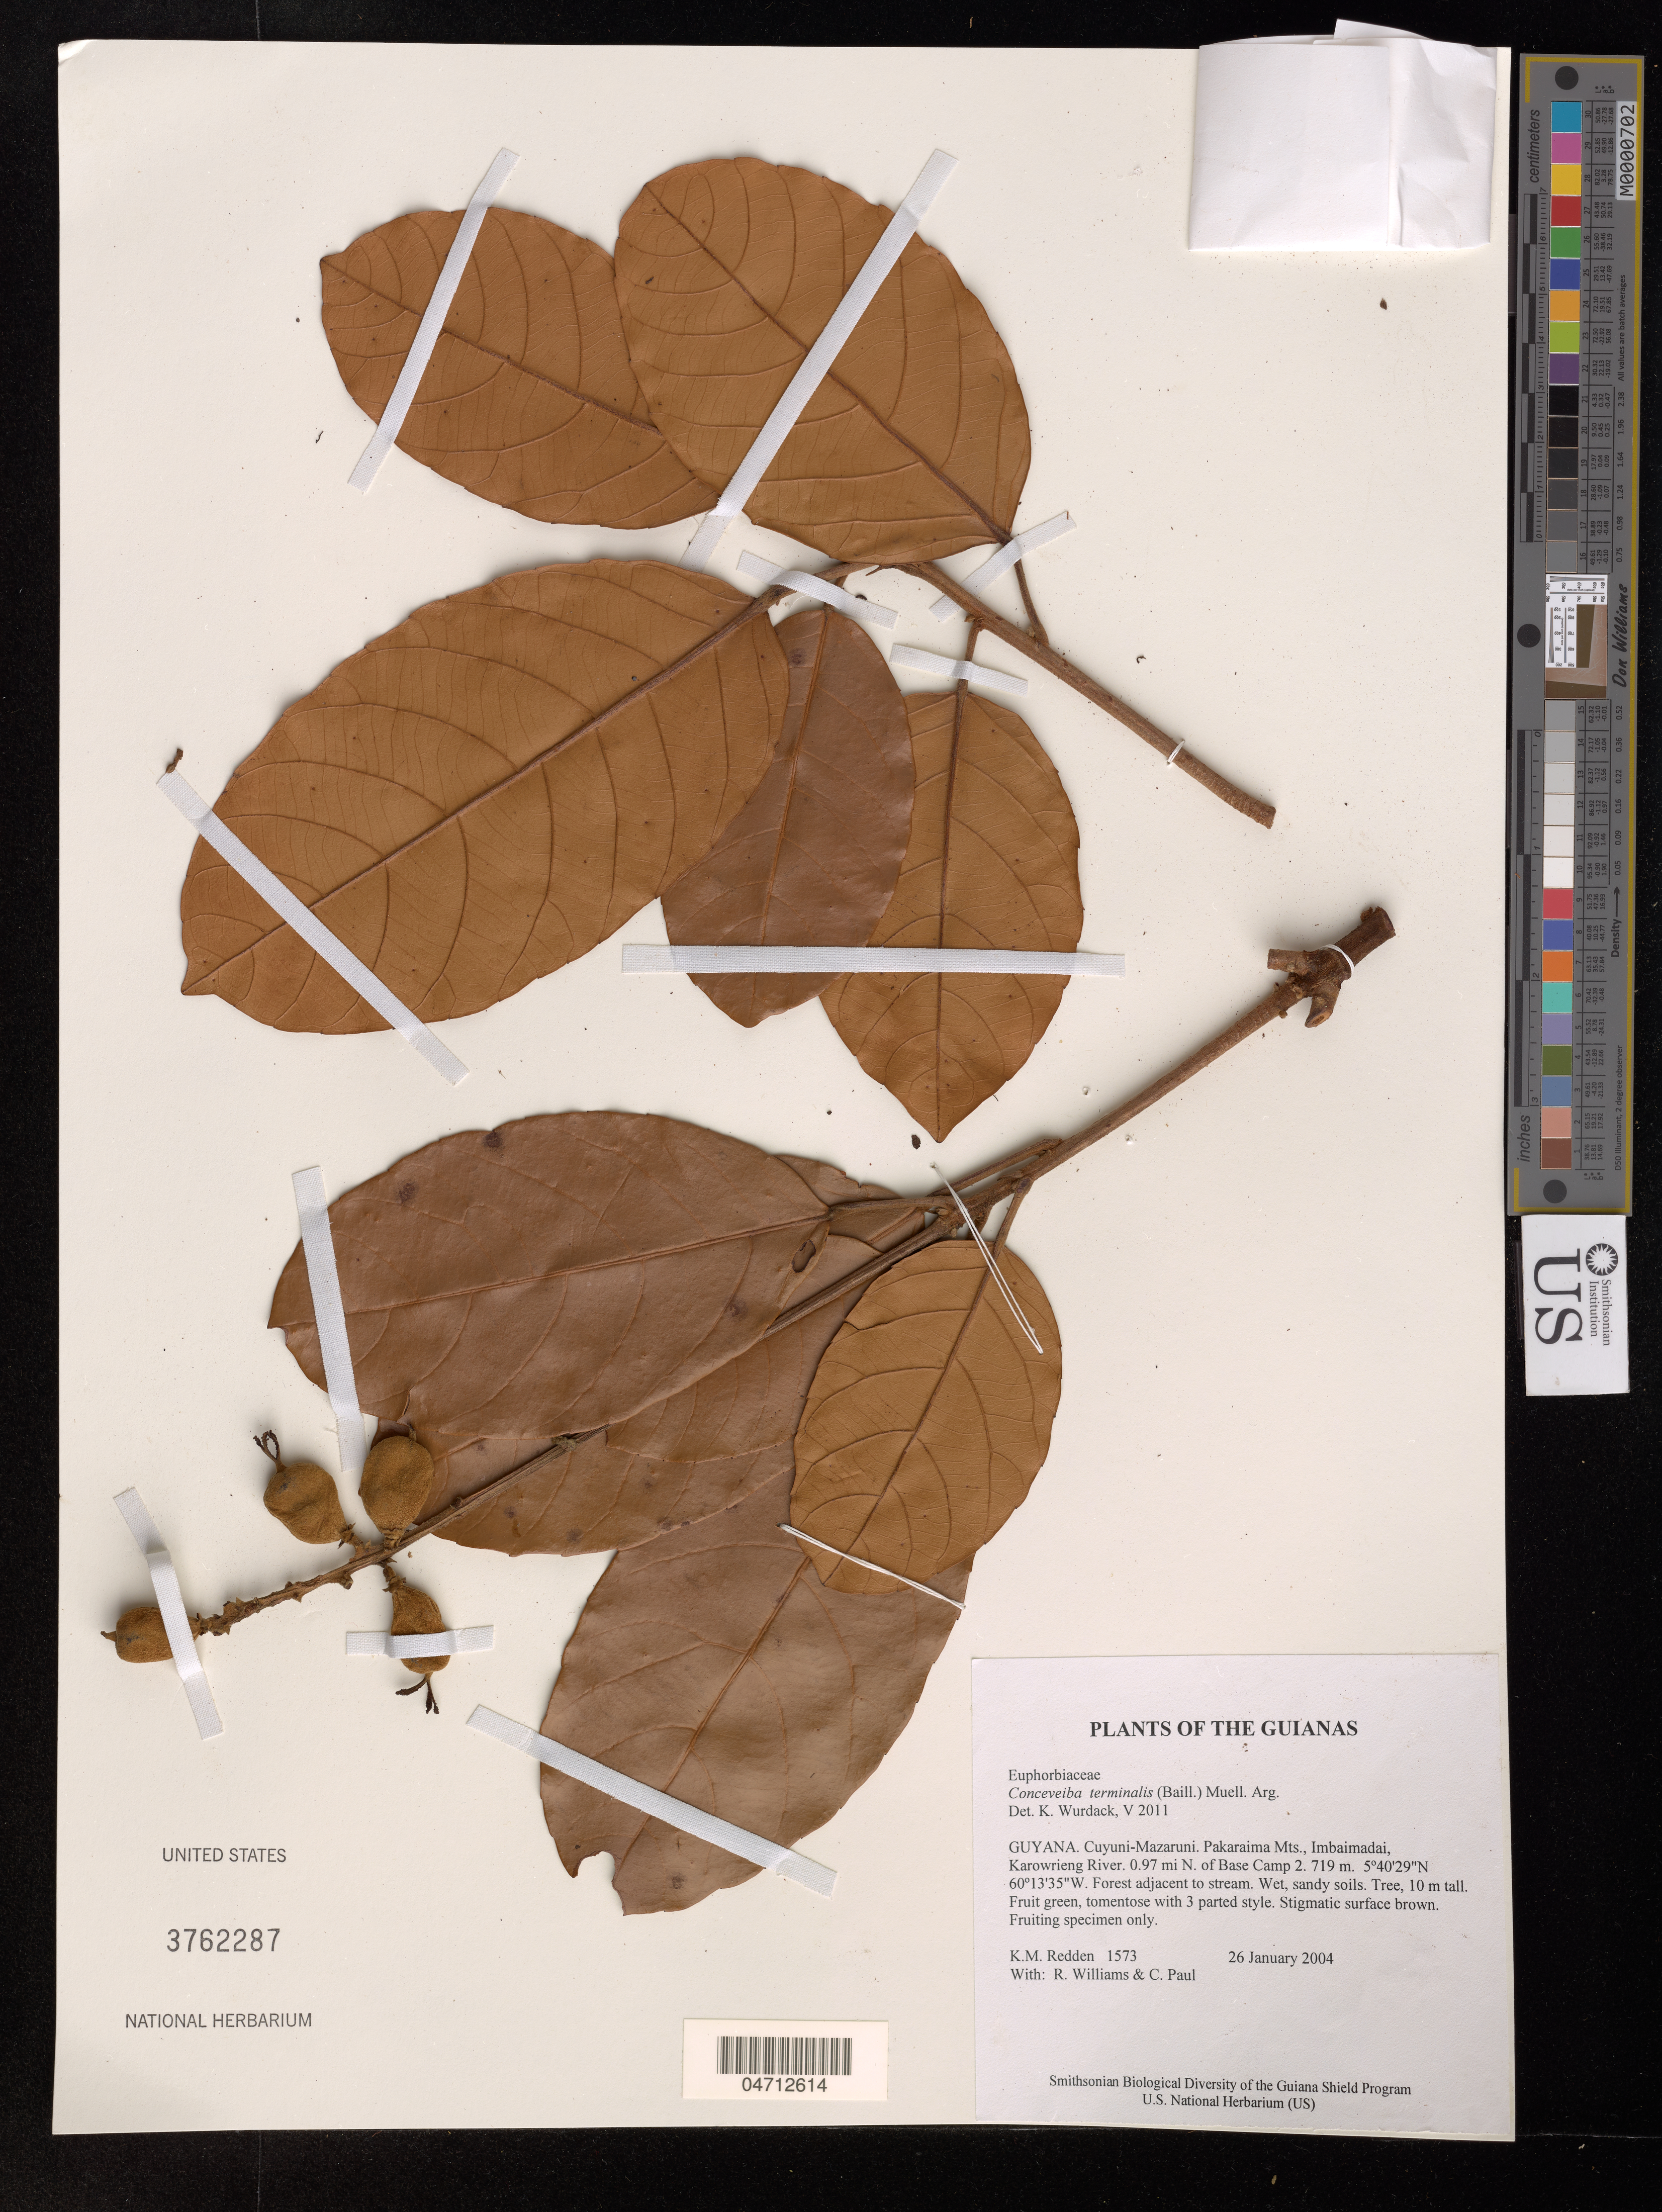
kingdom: Plantae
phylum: Tracheophyta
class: Magnoliopsida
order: Malpighiales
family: Euphorbiaceae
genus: Conceveiba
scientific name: Conceveiba terminalis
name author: (Baill.) Müll. Arg.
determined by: Wurdack, Kenneth J., (US), Smithsonian Institution - National Museum of Natural History (UNITED STATES)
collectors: K. M. Redden, R. Williams & C. Paul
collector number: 1573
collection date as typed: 26 January 2004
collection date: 2004-01-26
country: Guyana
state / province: Cuyuni-Mazaruni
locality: Pakaraima Mts., Imbaimadai, Karowrieng River. 0.97 mi N. of Base Camp 2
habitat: Forest adjacent to stream. Wet, sandy soils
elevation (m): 719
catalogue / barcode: US 3762287